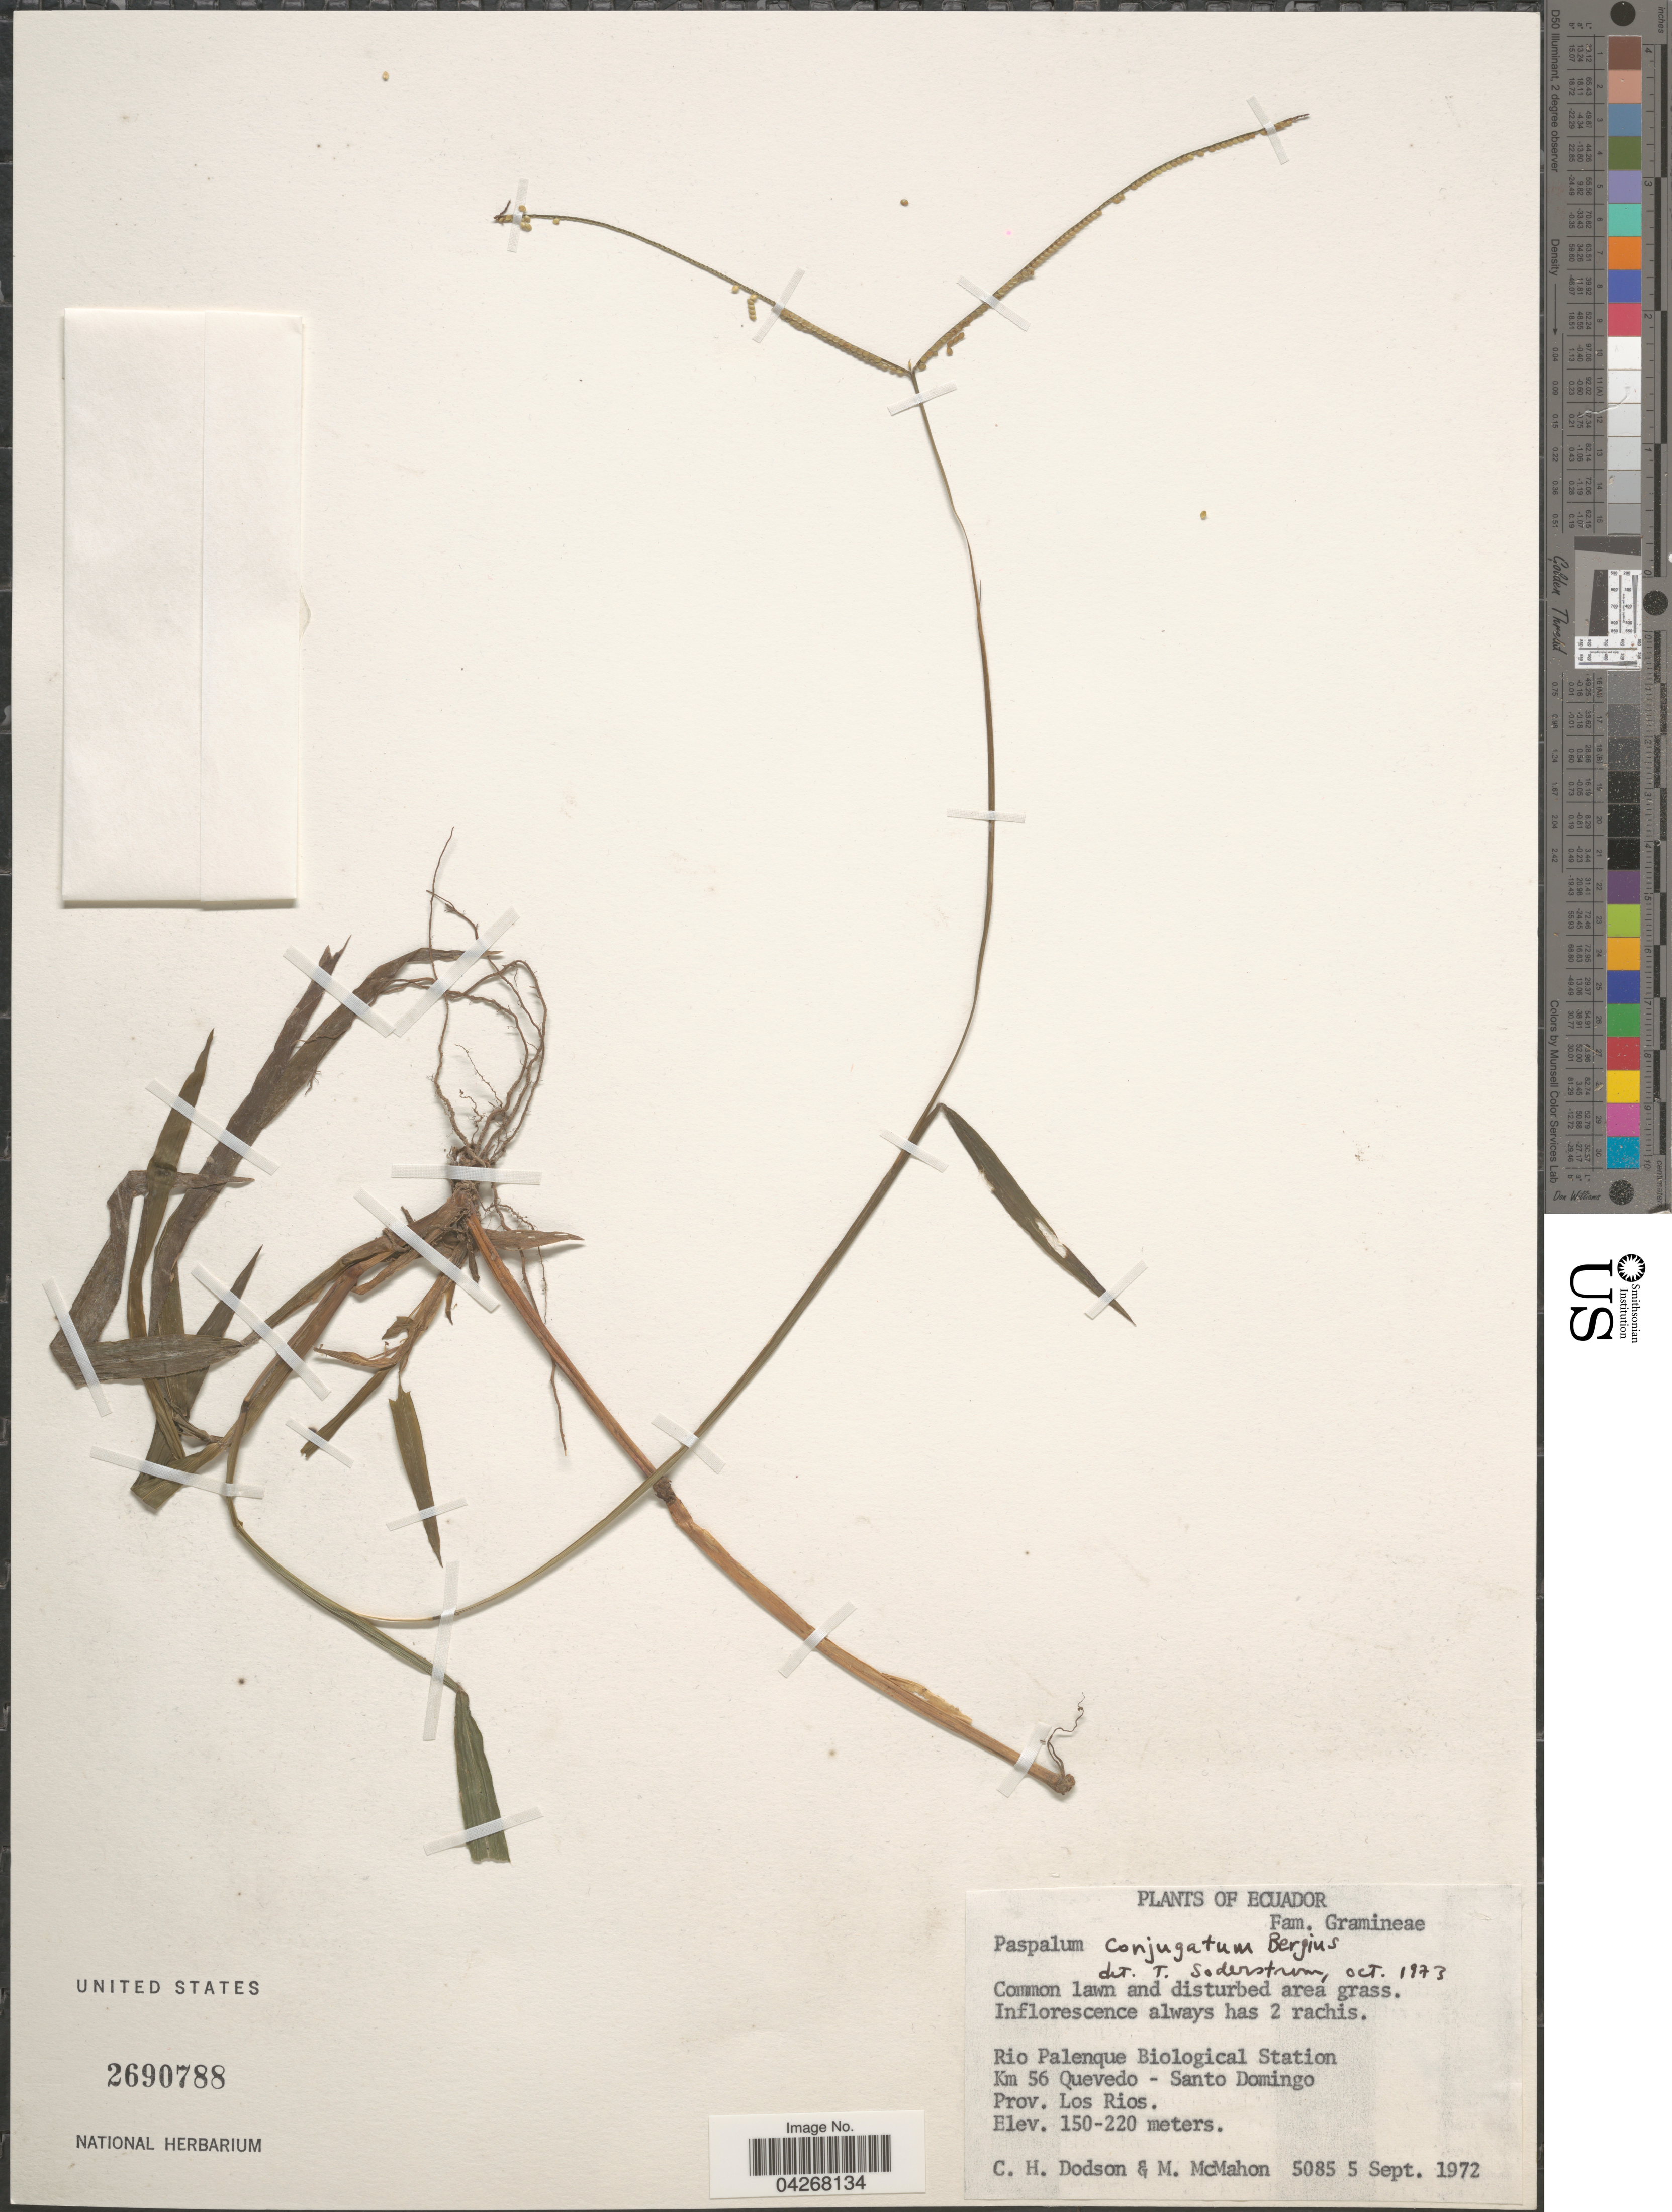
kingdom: Plantae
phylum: Tracheophyta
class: Liliopsida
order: Poales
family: Poaceae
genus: Paspalum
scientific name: Paspalum conjugatum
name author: P.J. Bergius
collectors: C. H. Dodson & M. McMahon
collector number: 5085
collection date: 1972-09-05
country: Ecuador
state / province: Los Ríos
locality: Rio Palenque Biological Station. Km 56 Quevedo - Santo Domingo.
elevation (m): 150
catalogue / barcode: US 2690788